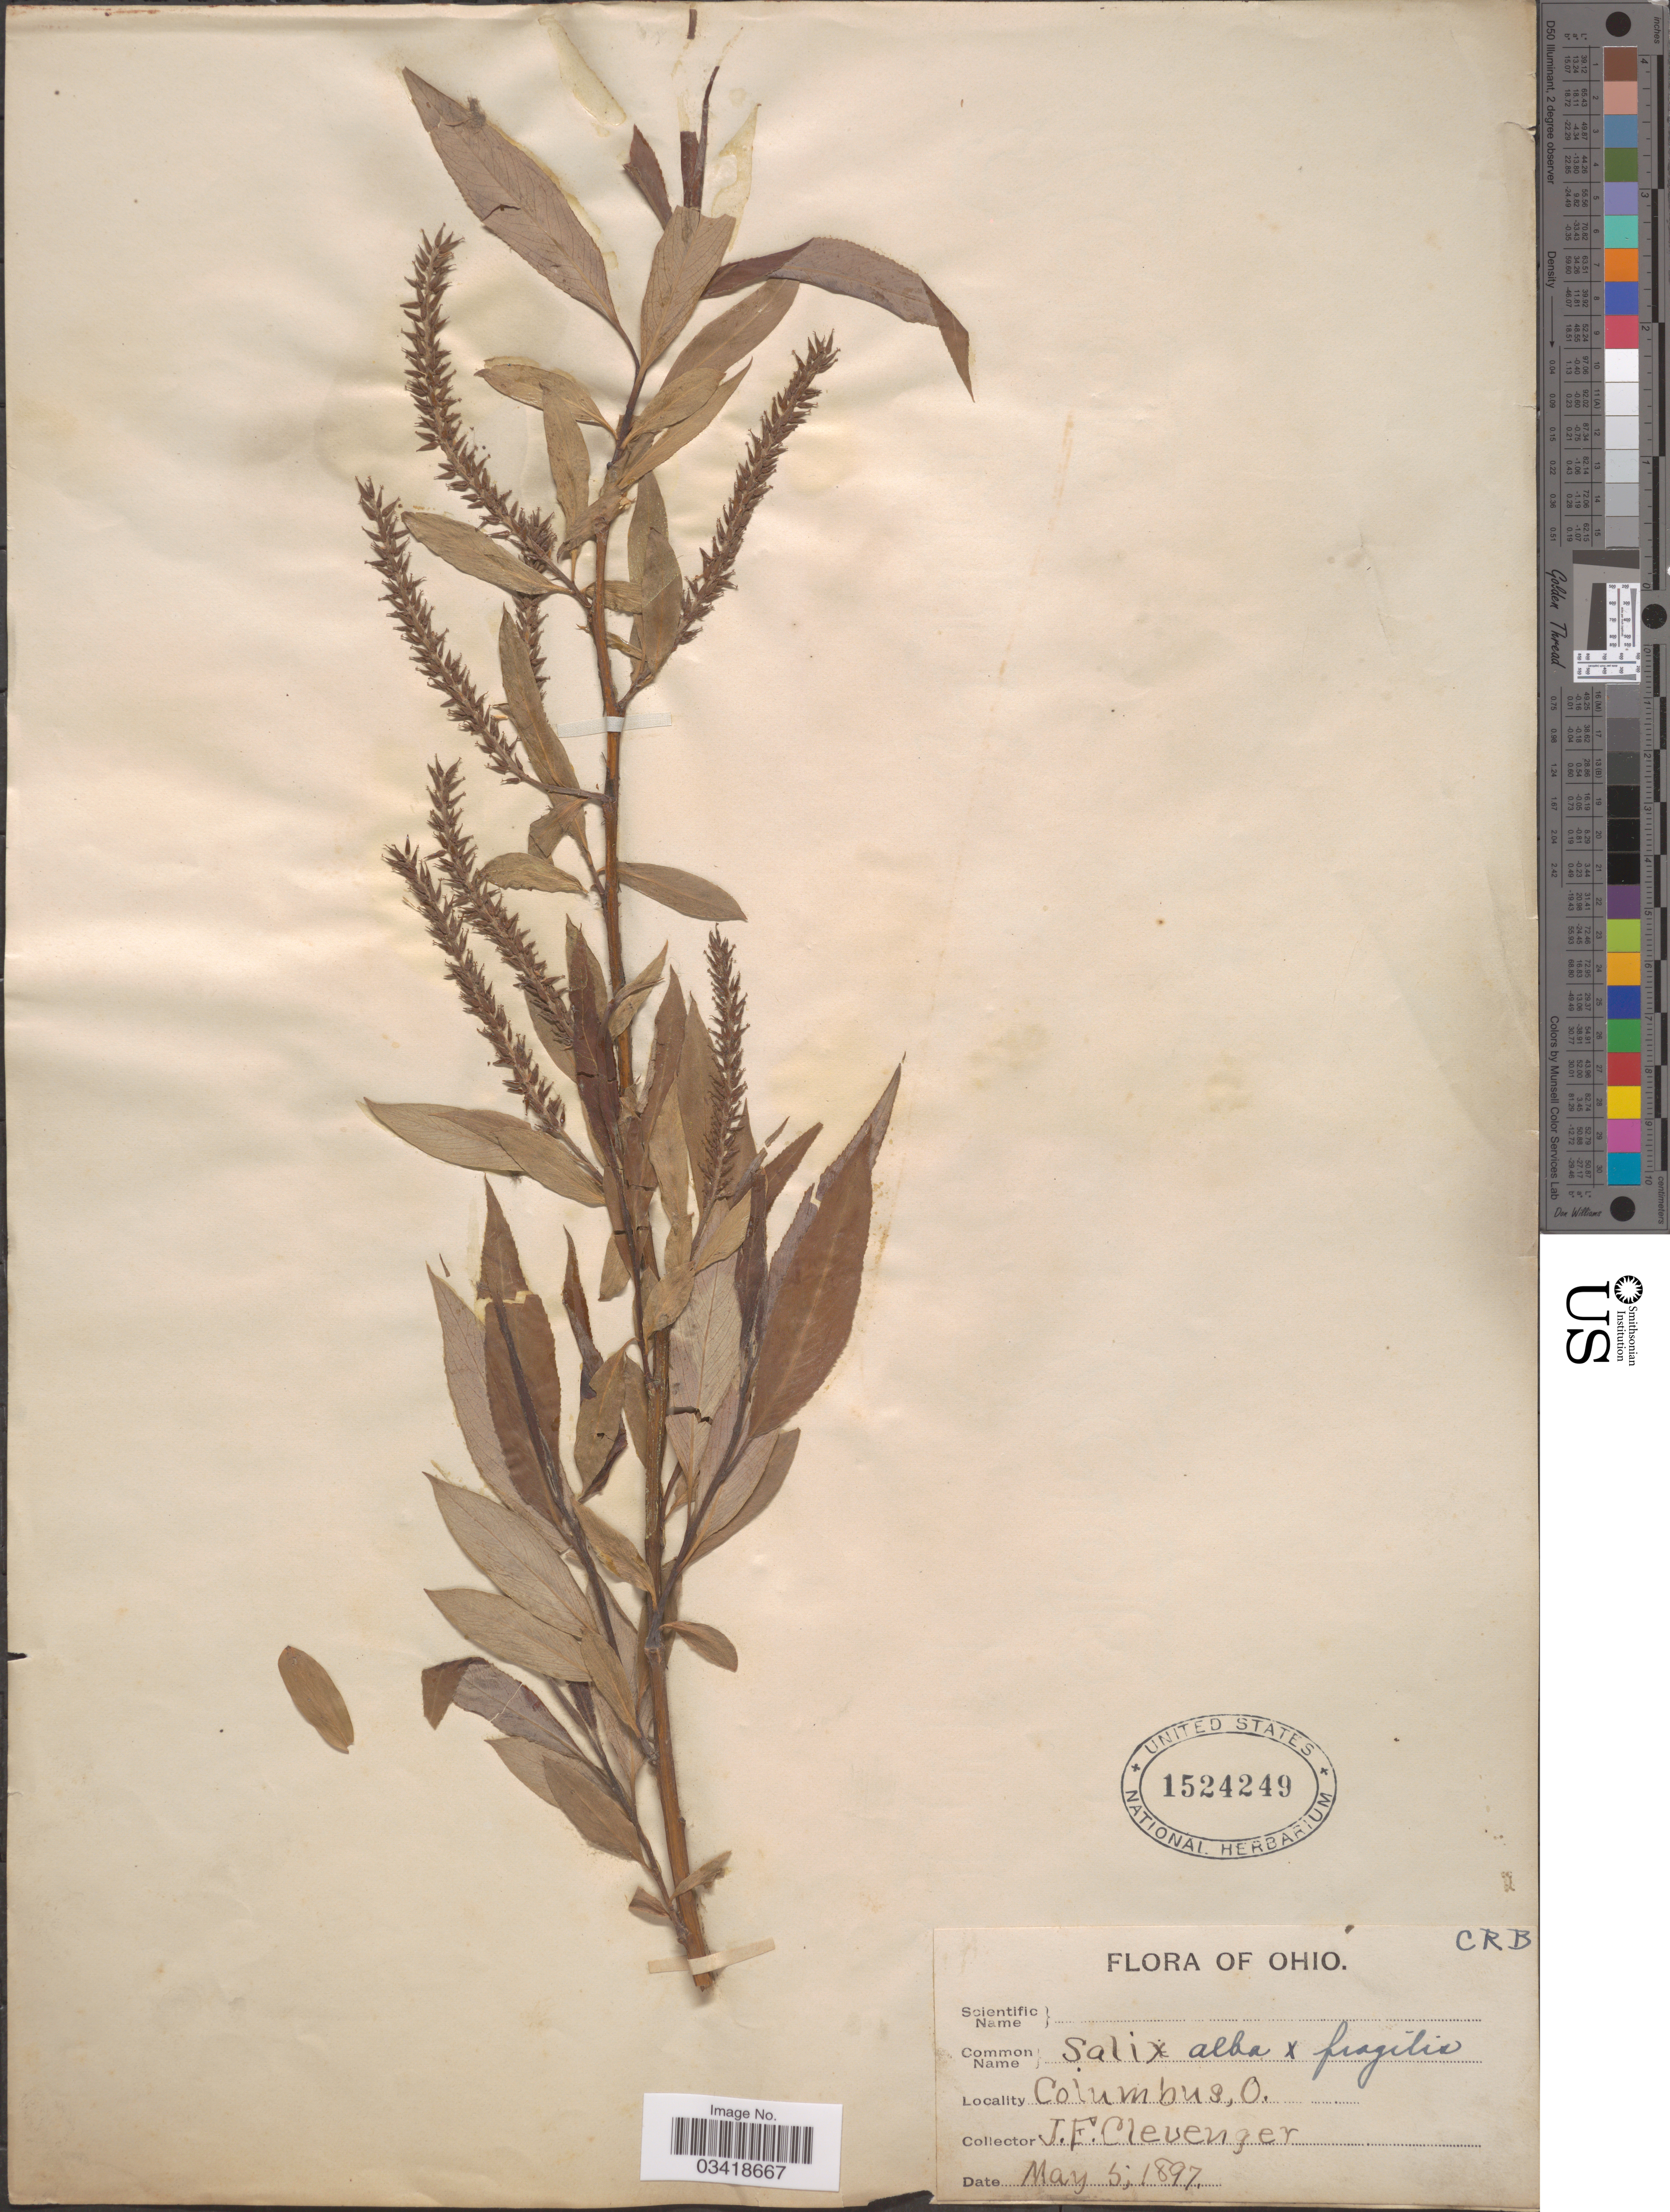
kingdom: Plantae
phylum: Tracheophyta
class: Magnoliopsida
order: Malpighiales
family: Salicaceae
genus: Salix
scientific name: Salix alba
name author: L.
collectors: J. F. Clevenger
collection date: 1897-05-05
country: United States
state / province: Ohio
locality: Columbus.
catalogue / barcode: US 1524249